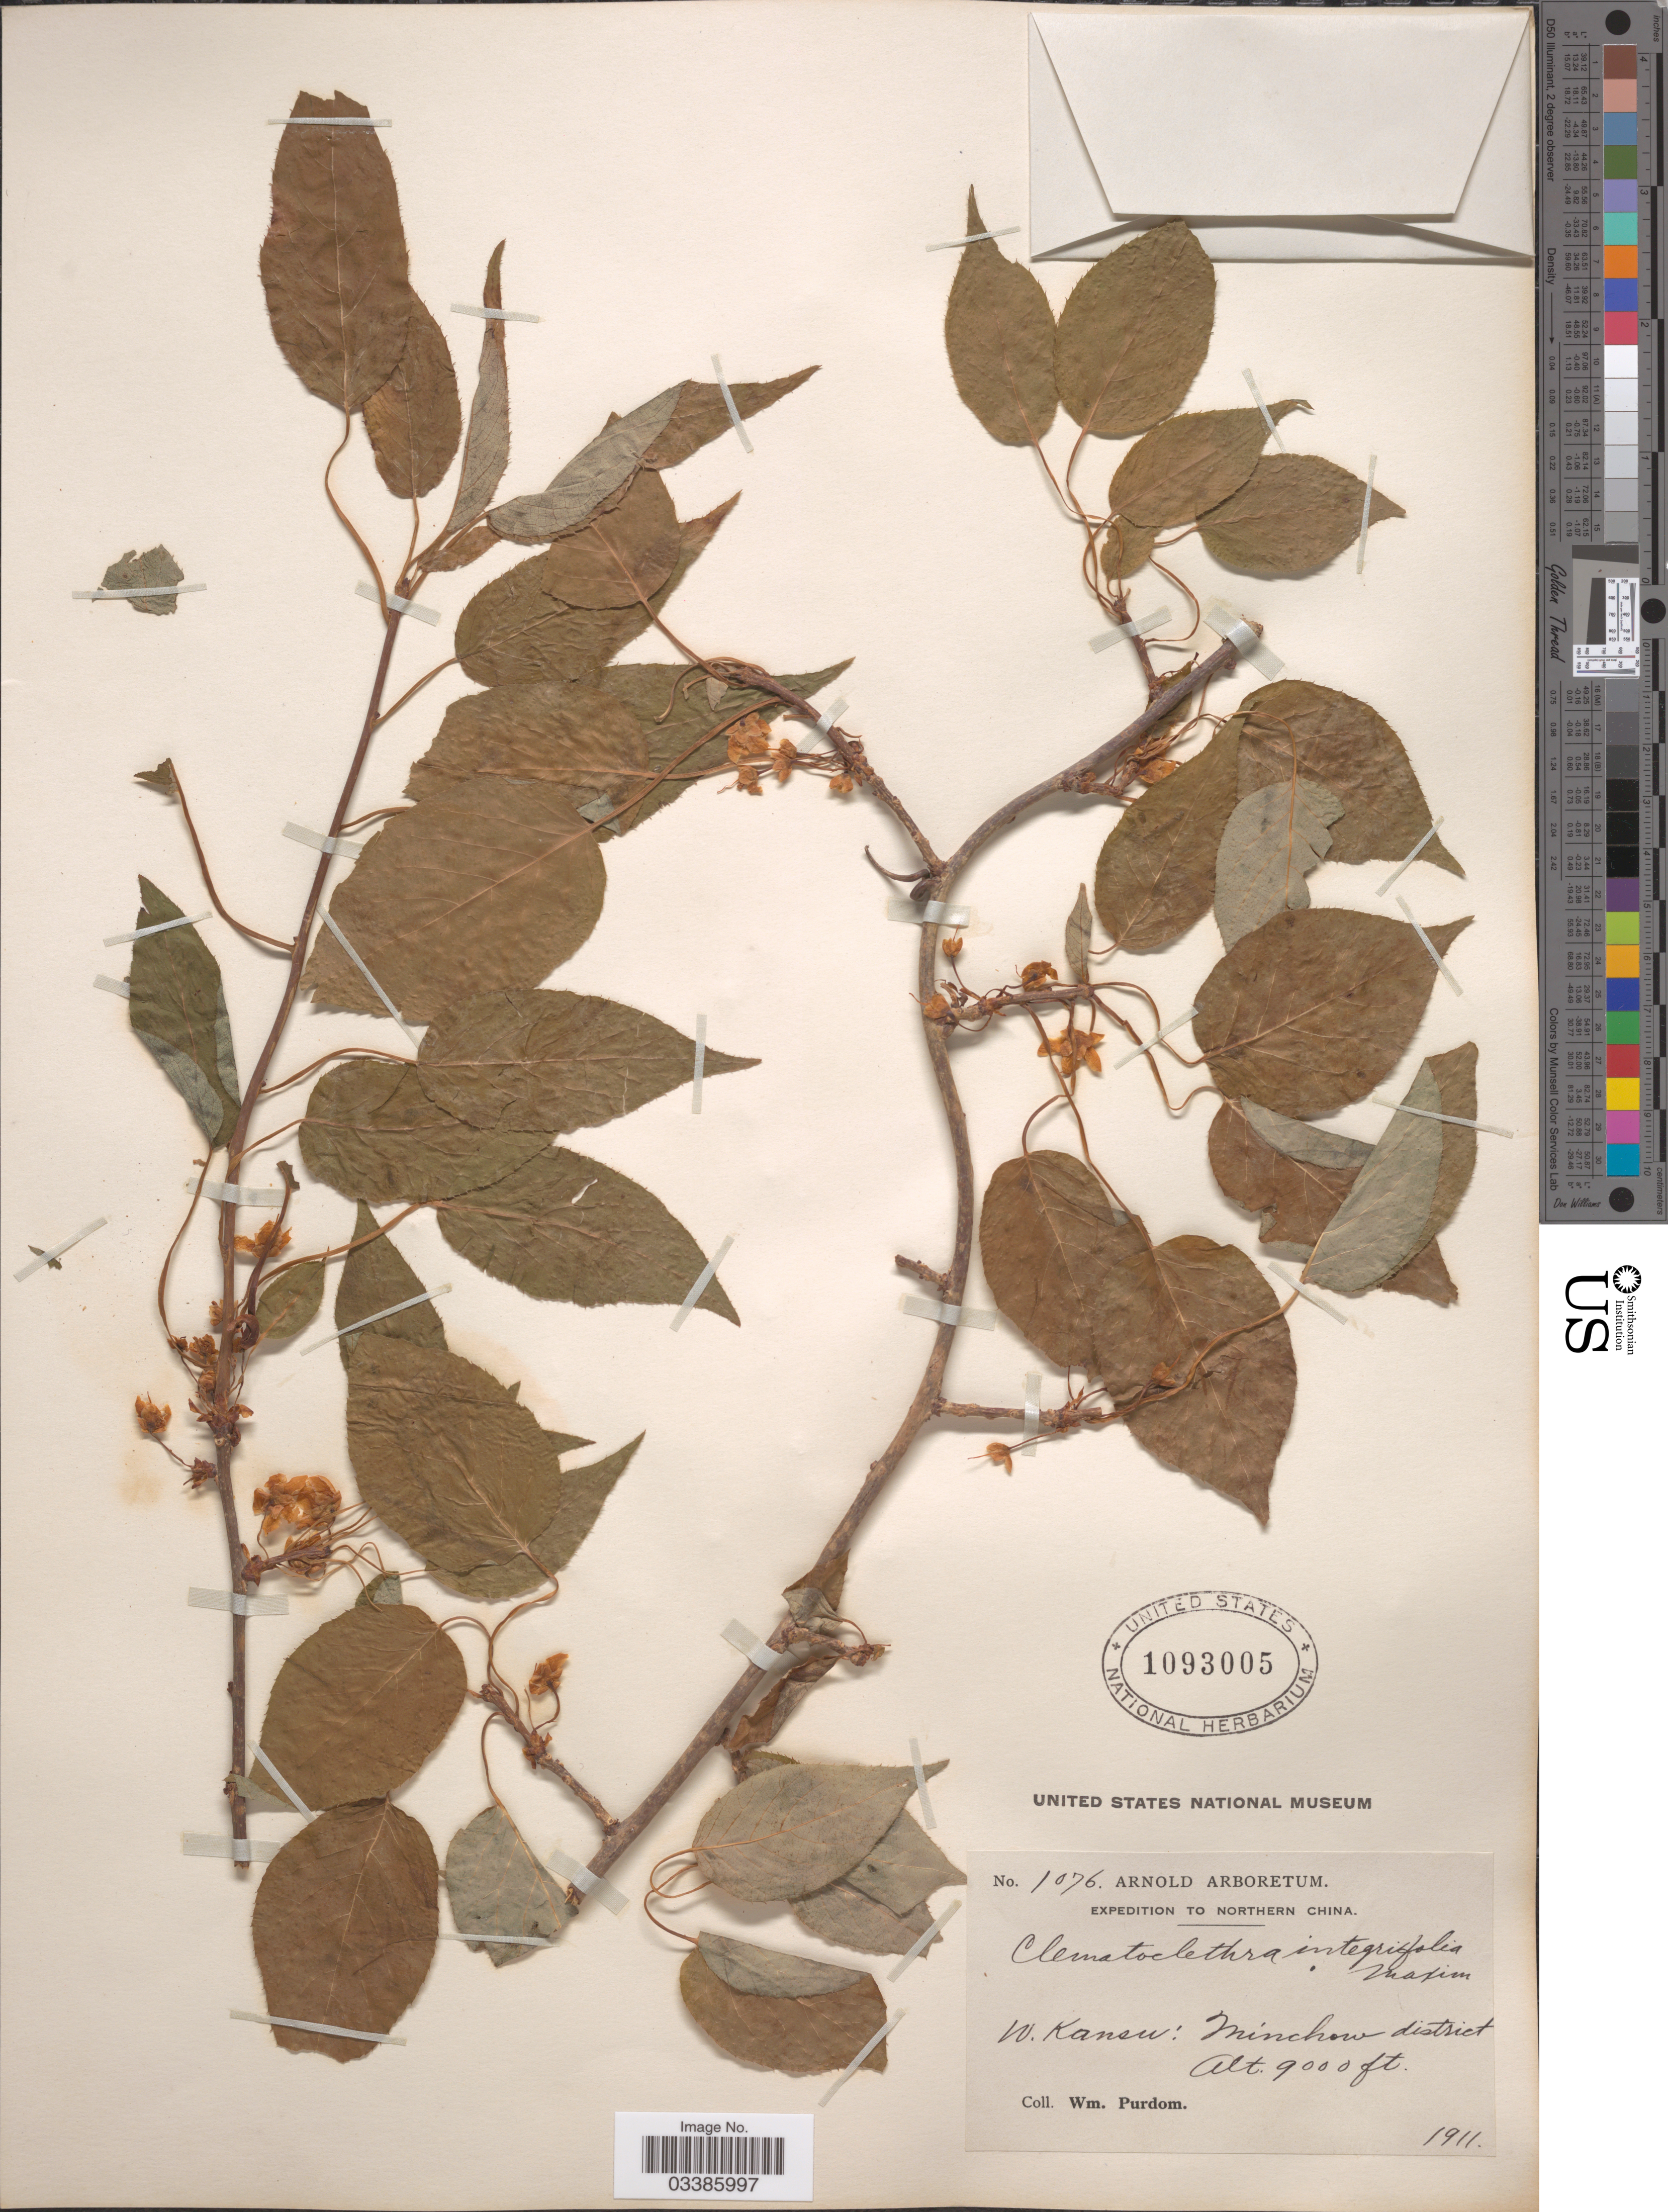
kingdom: Plantae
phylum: Tracheophyta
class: Magnoliopsida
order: Ericales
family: Actinidiaceae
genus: Clematoclethra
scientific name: Clematoclethra integrifolia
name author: Maxim.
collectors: W. Purdom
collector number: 1076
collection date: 1911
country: China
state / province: Gansu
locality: Northern China. W. Kansu: Minchow district.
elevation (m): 2743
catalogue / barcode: US 1093005